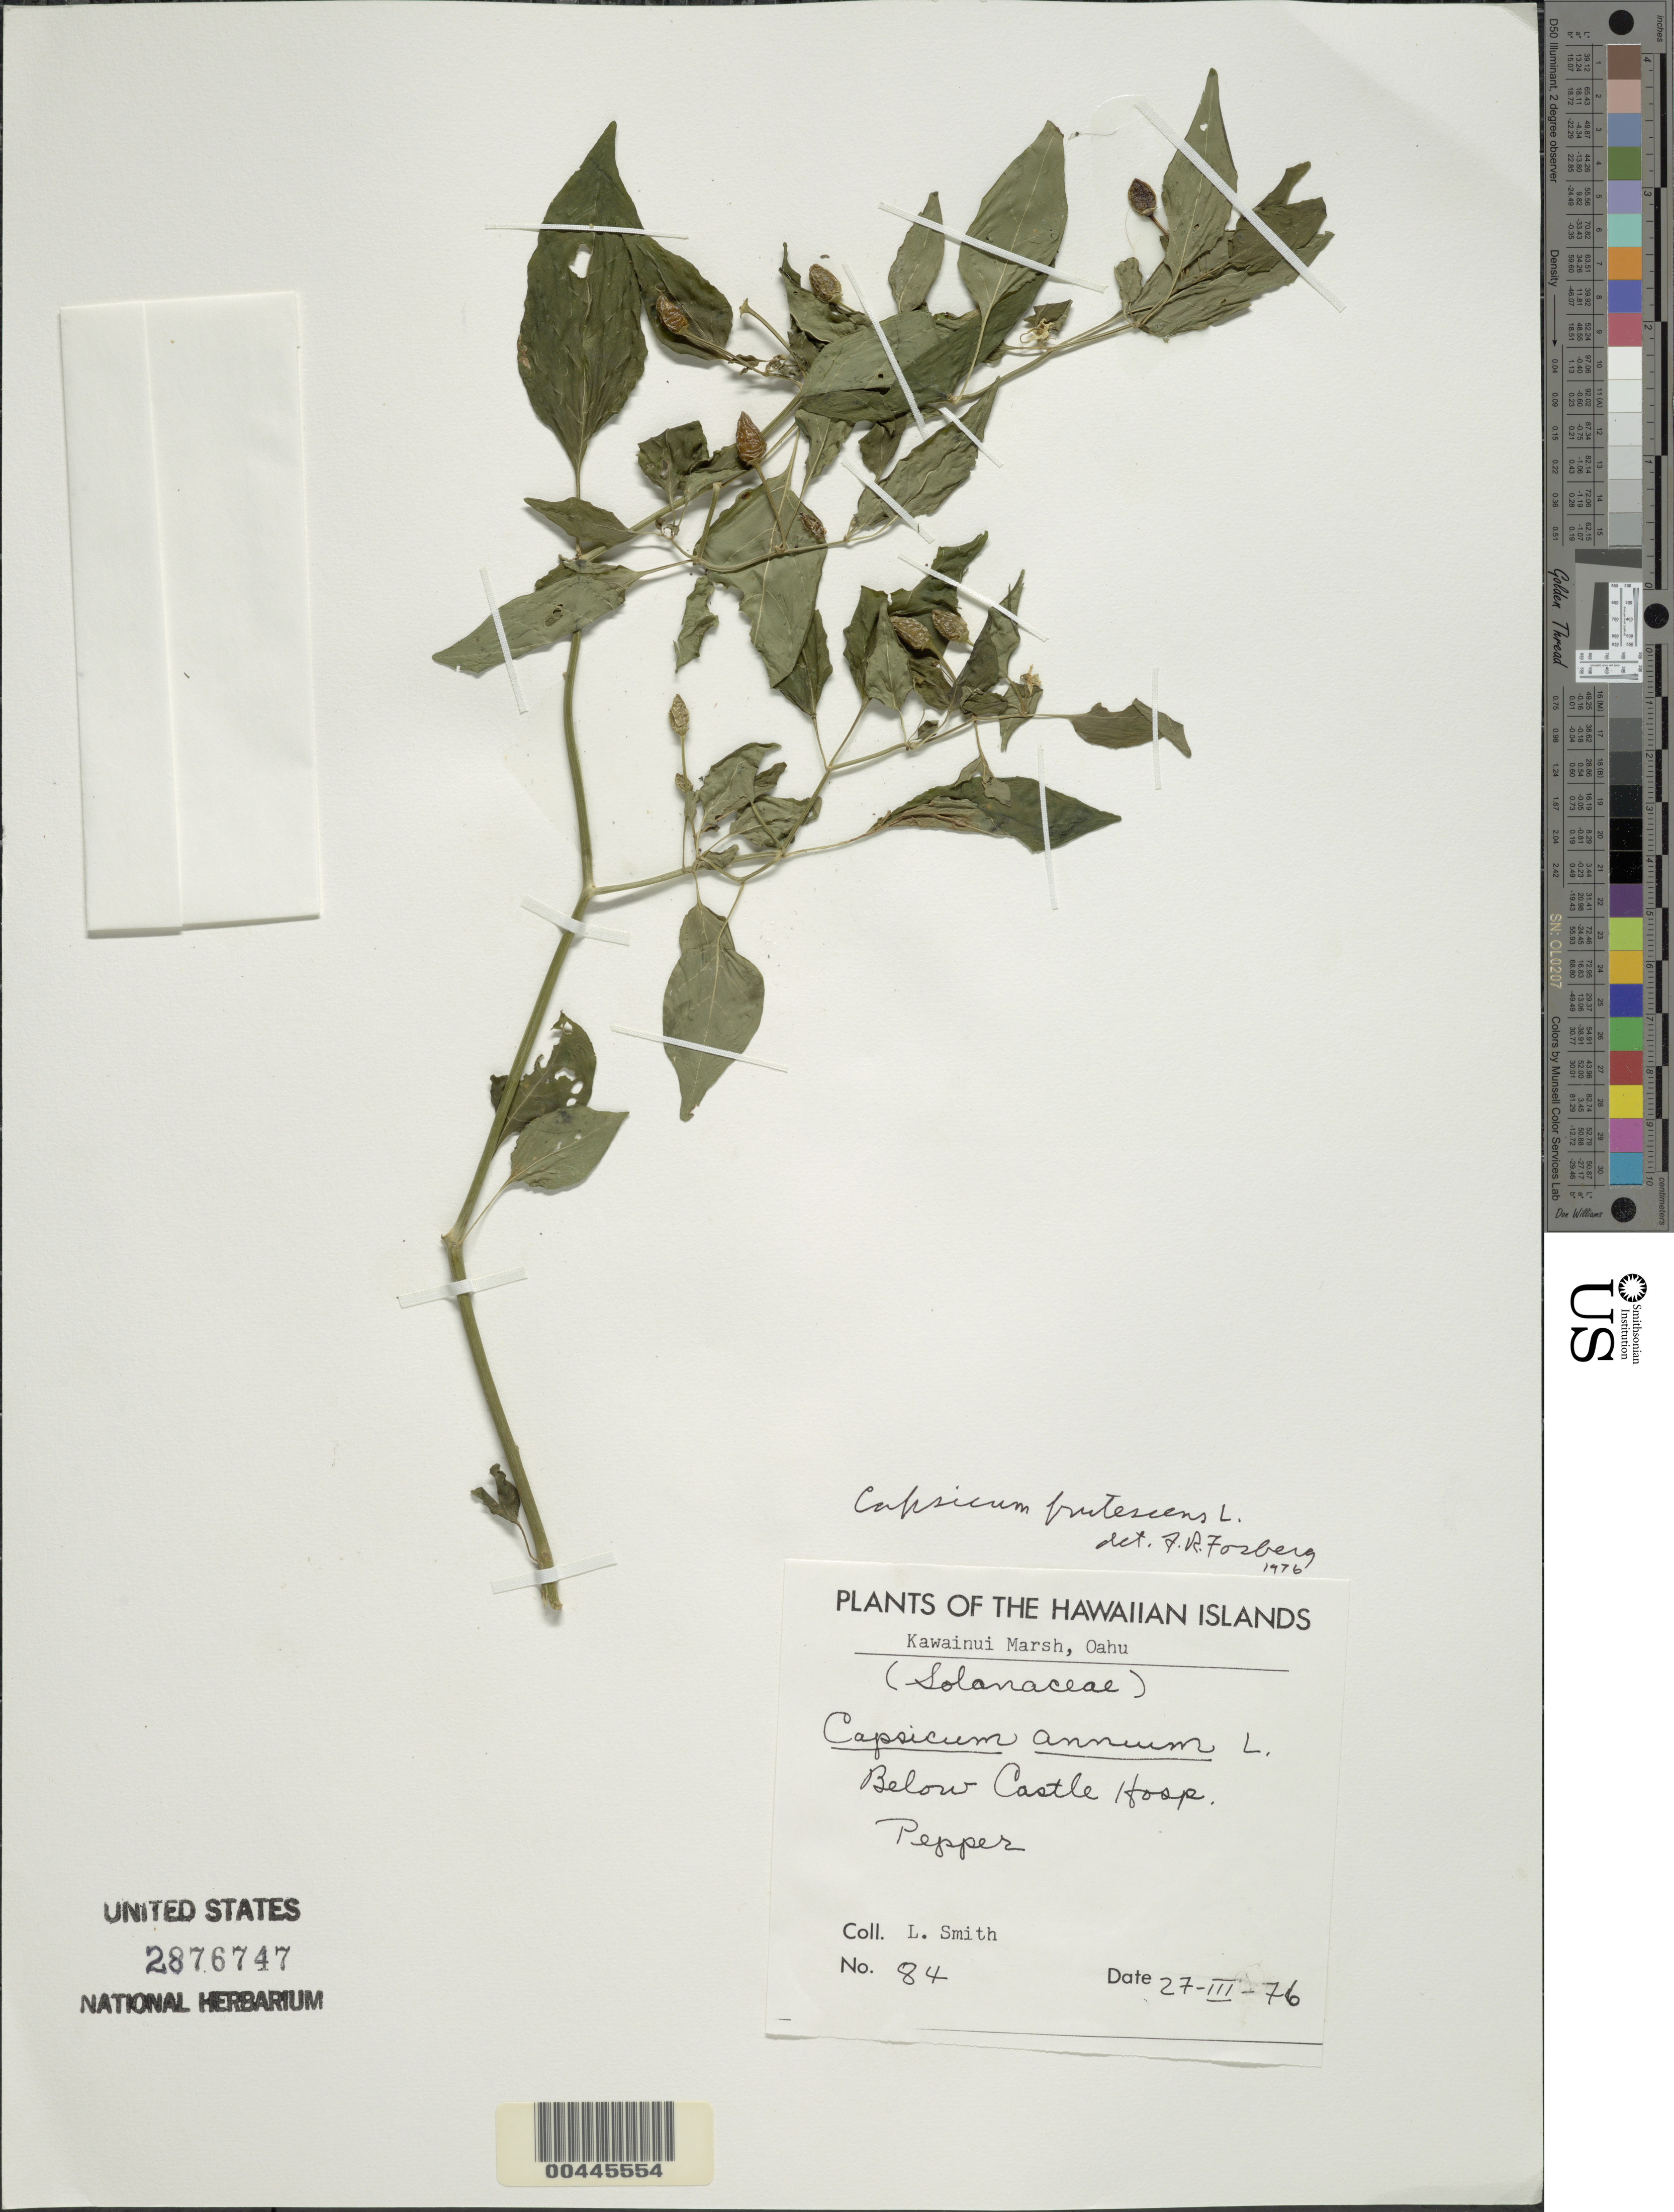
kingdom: Plantae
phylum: Tracheophyta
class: Magnoliopsida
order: Solanales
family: Solanaceae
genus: Capsicum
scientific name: Capsicum frutescens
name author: L.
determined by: Fosberg, F. R.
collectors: L. Smith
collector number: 84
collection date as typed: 27 Mar 1976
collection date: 1976-03-27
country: United States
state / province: Hawaii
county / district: Honolulu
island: Oahu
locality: Kawainui Marsh, below Castle Hosp.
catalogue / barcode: US 2876747